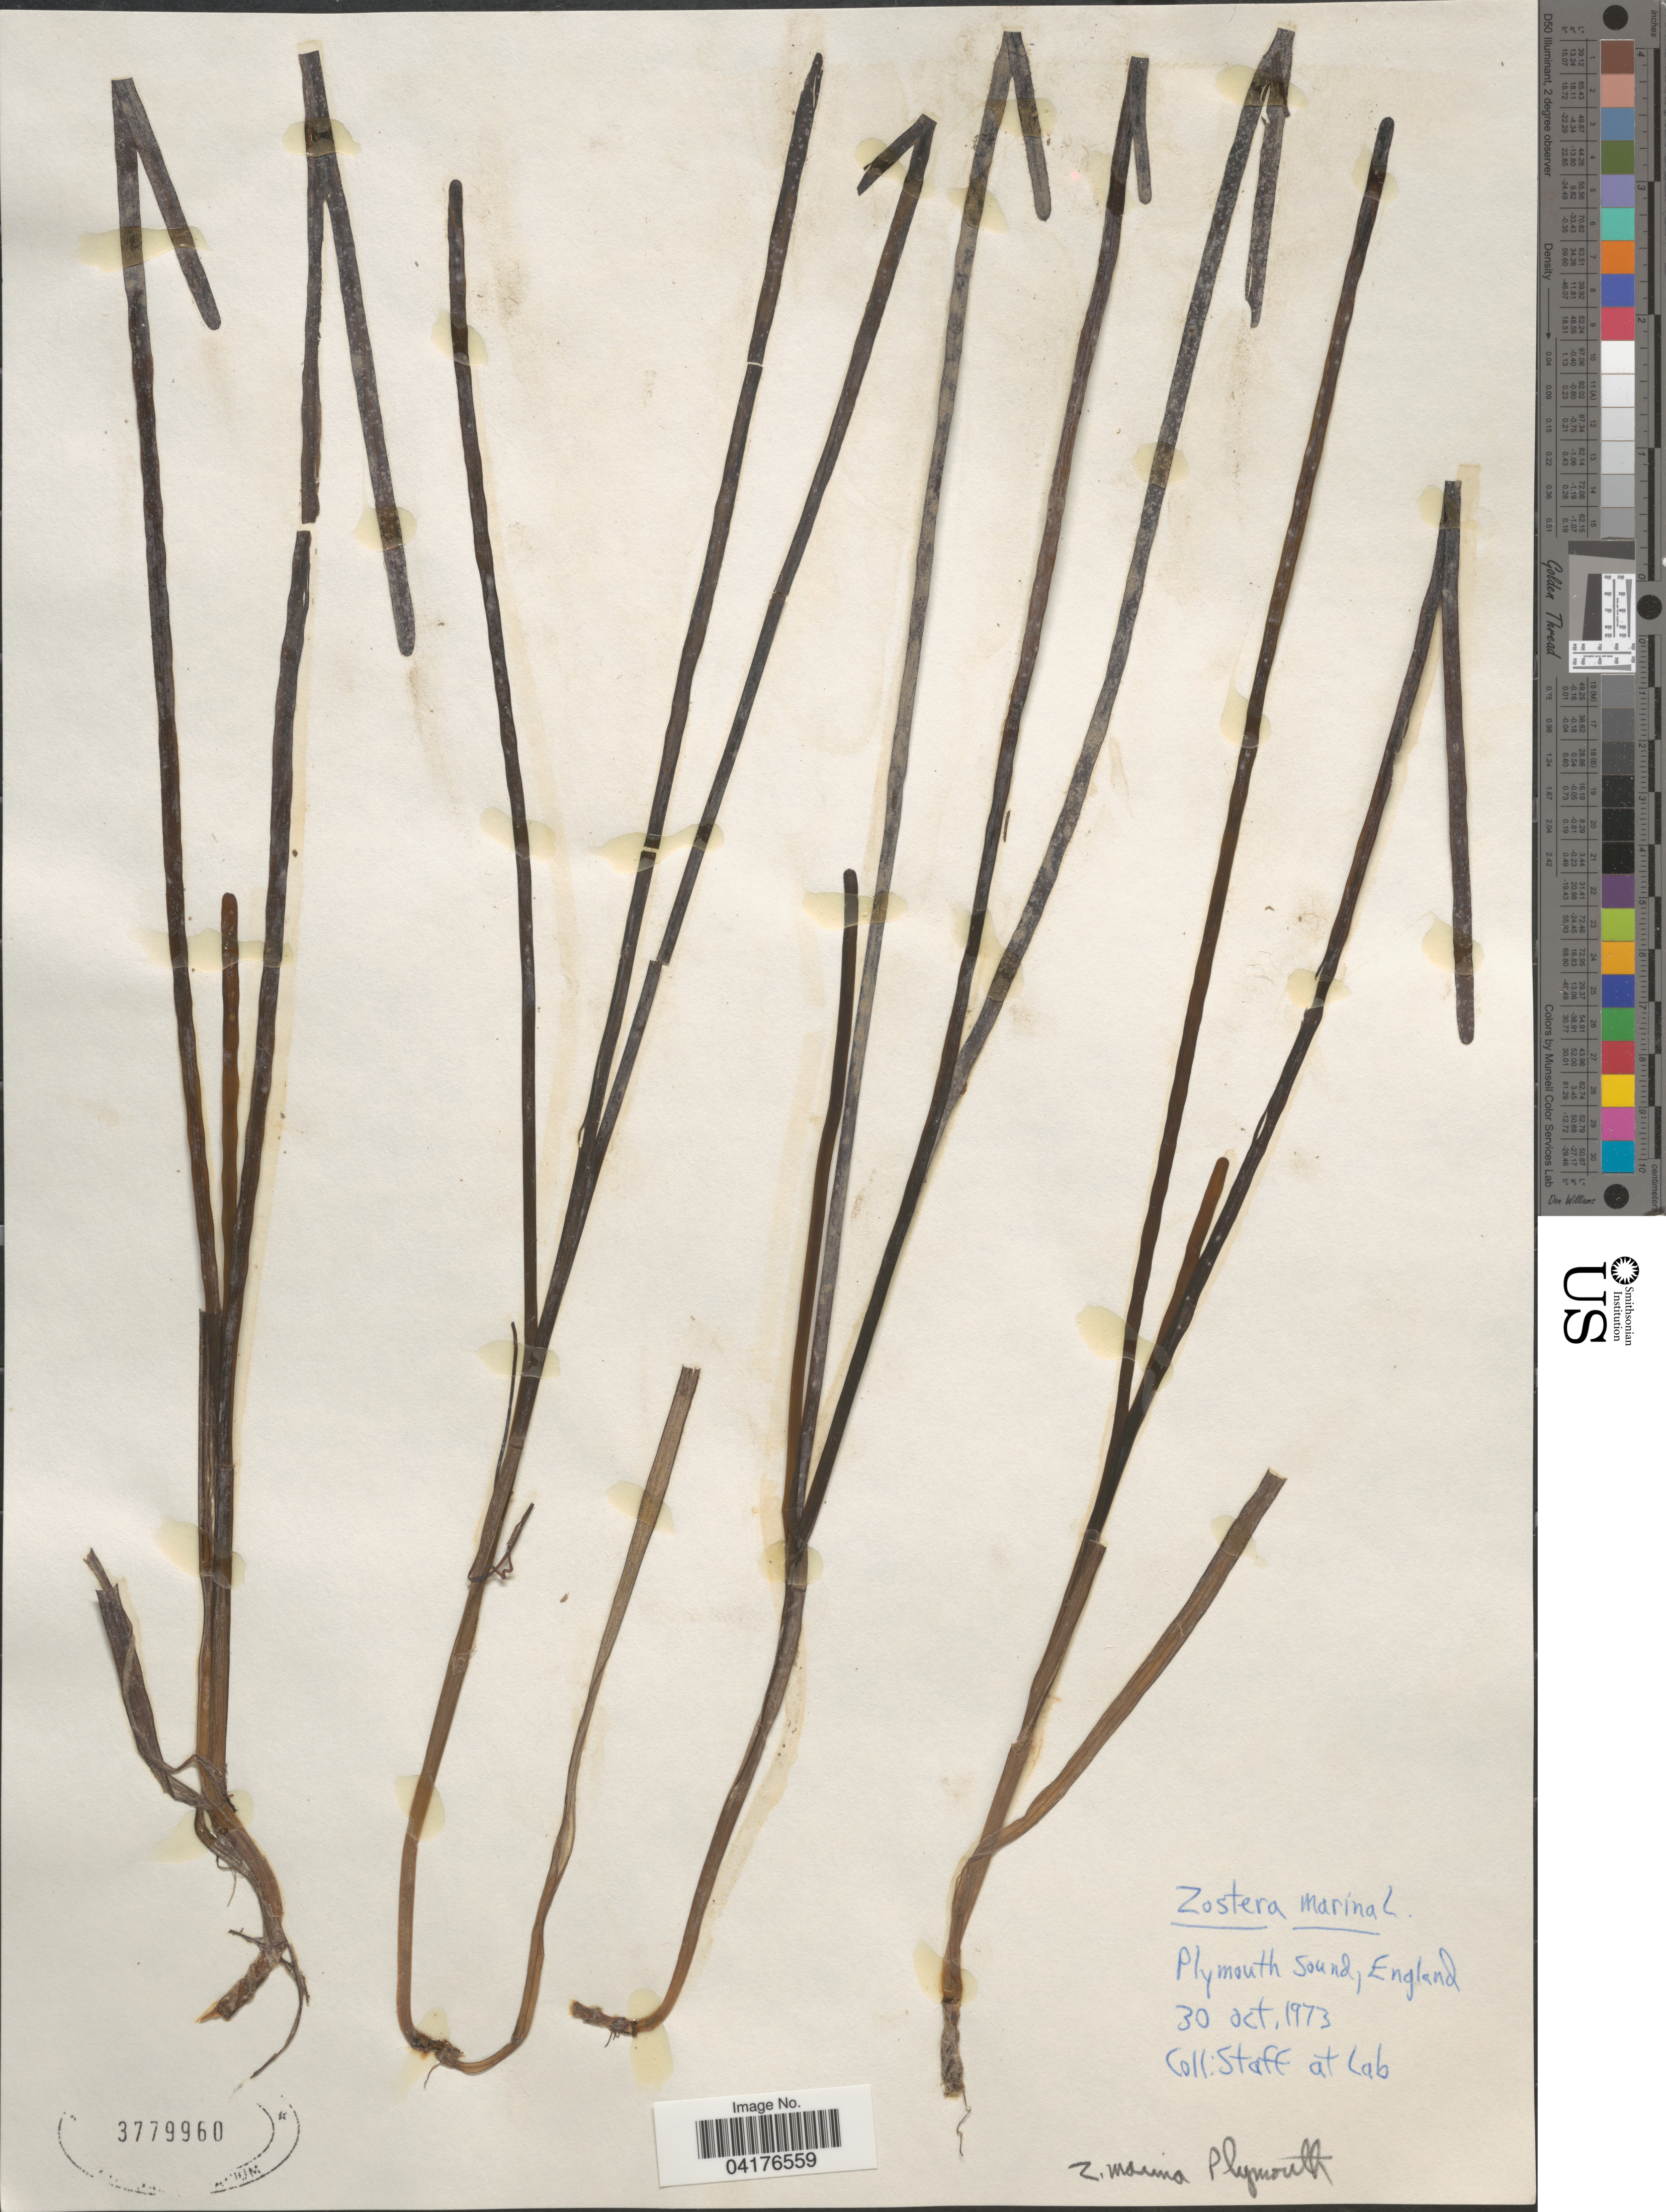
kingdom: Plantae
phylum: Tracheophyta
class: Liliopsida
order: Alismatales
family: Zosteraceae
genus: Zostera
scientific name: Zostera marina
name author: L.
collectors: Staff at Lab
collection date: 1973-10-30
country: United Kingdom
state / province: England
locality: Plymouth Sound.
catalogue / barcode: US 3779960